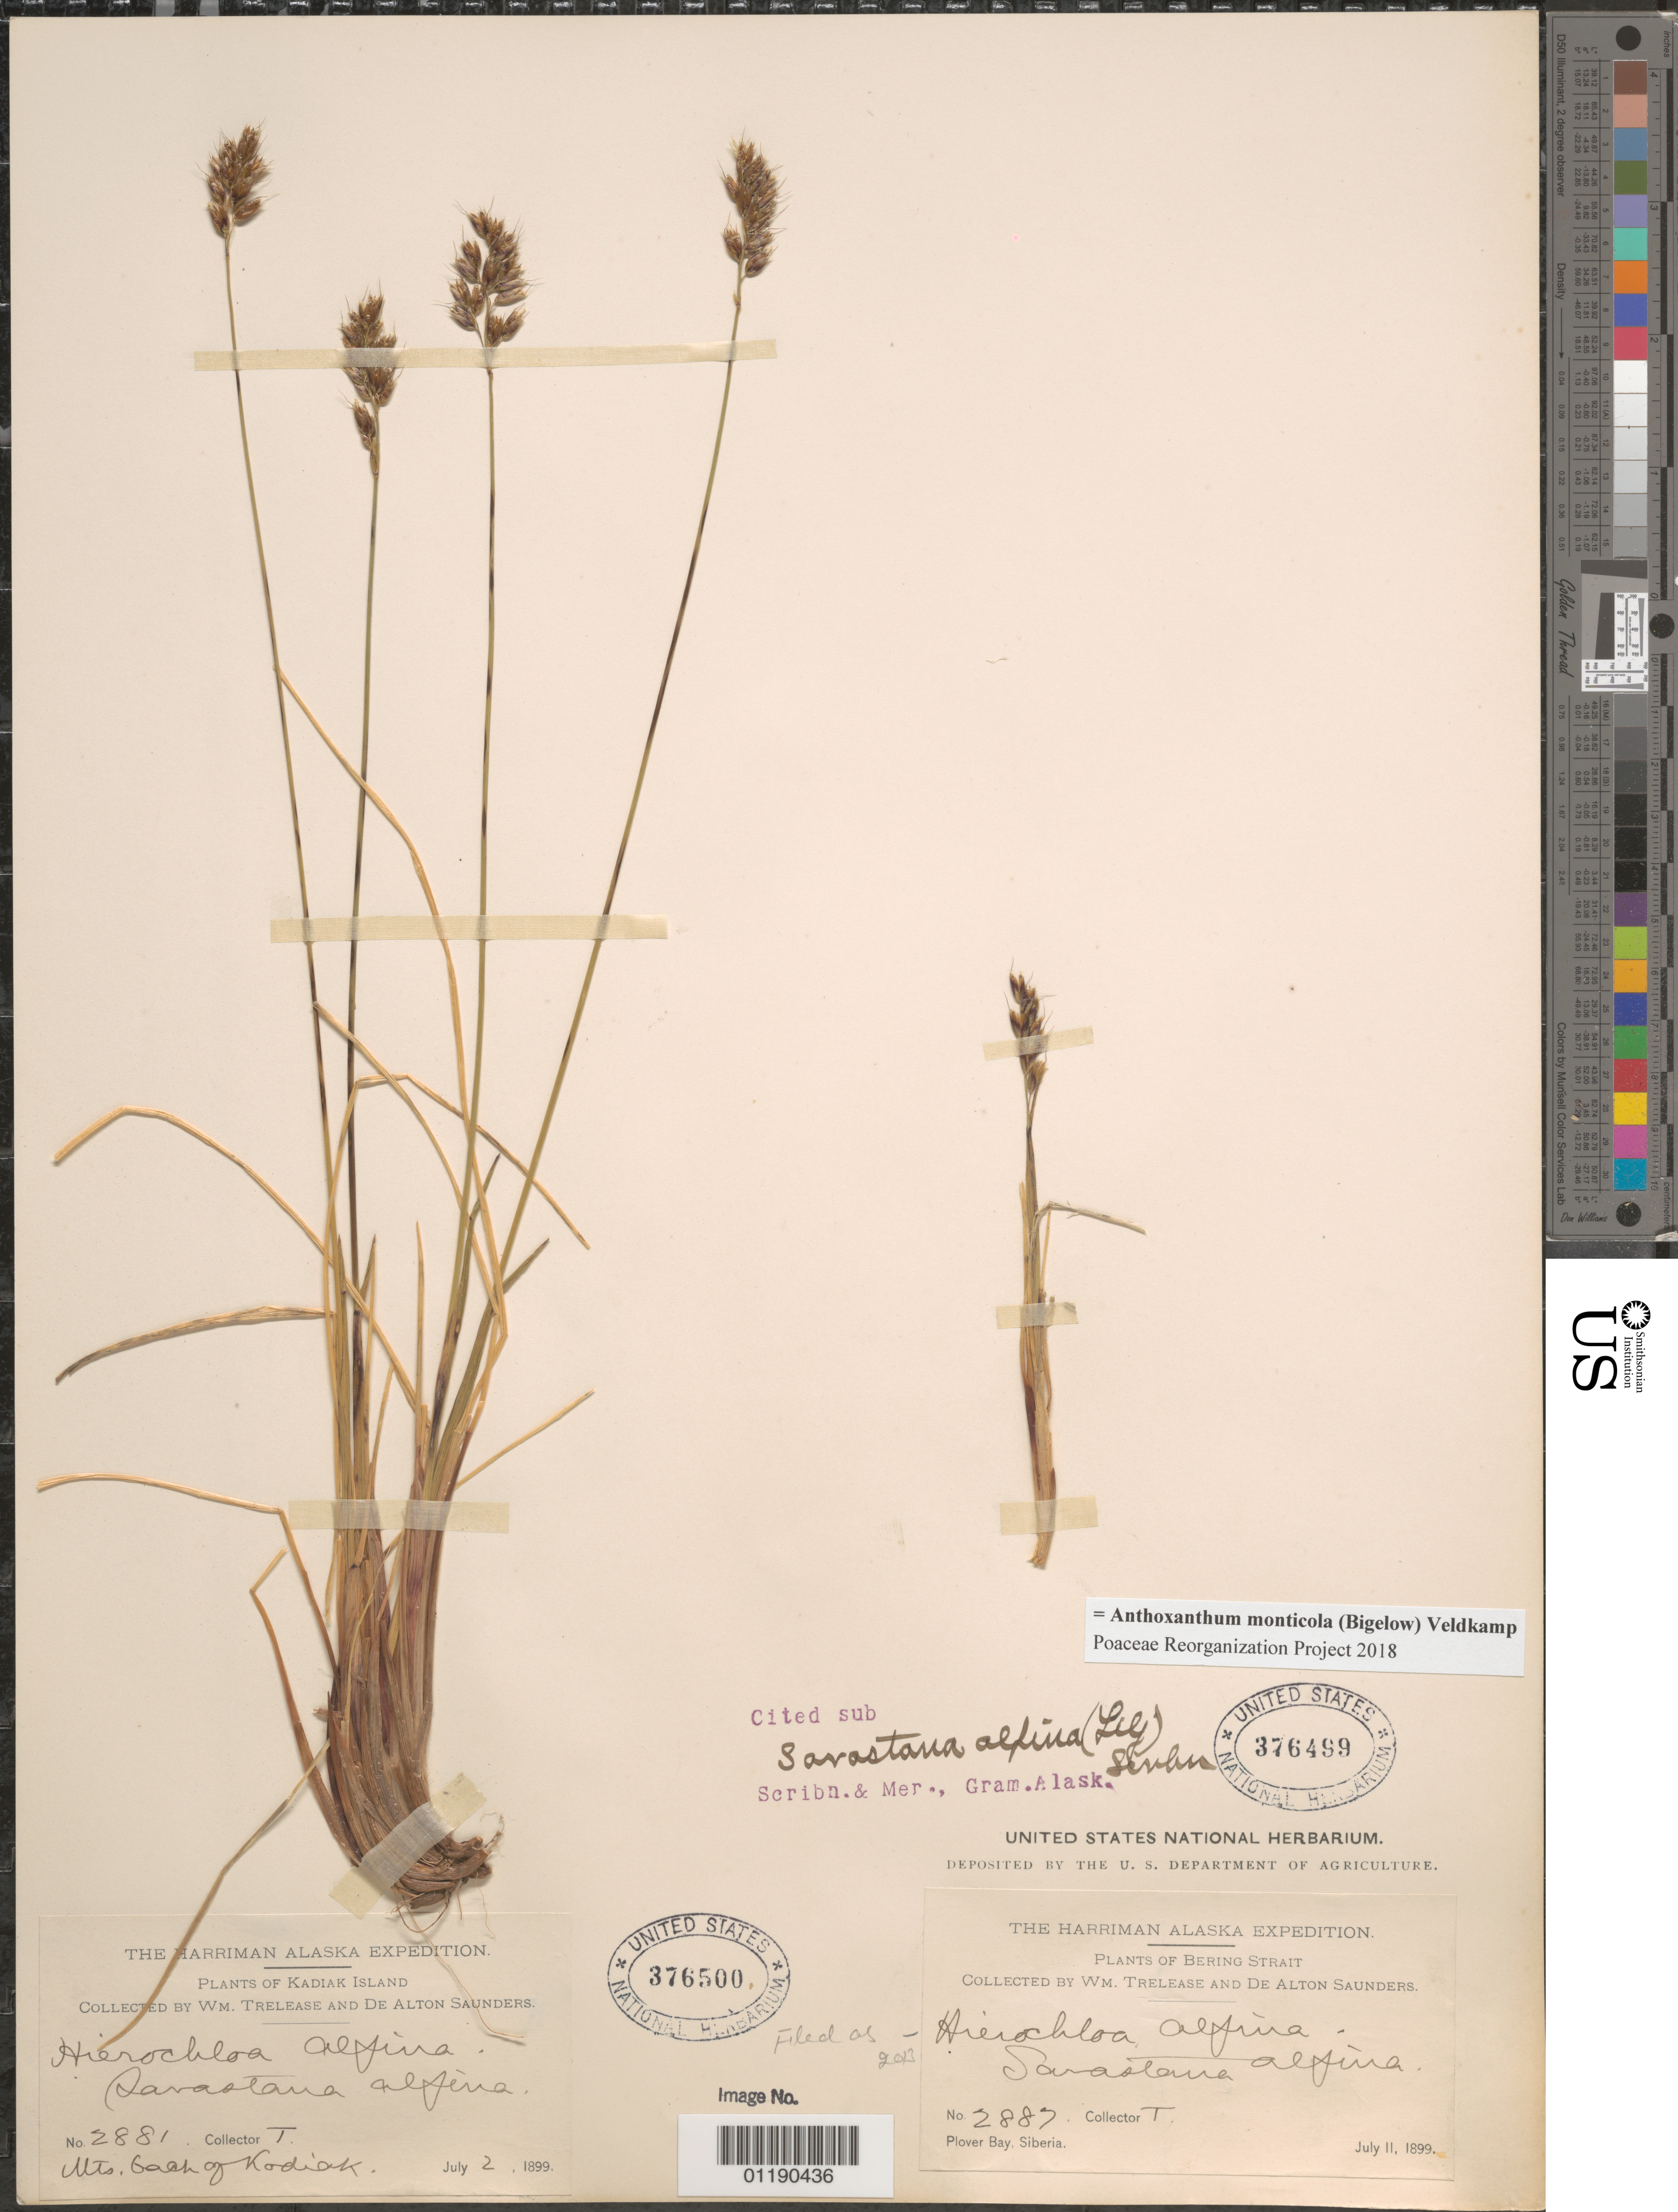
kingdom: Plantae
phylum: Tracheophyta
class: Liliopsida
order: Poales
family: Poaceae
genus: Anthoxanthum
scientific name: Anthoxanthum monticola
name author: (Bigelow) Veldkamp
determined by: Poaceae Reorganization Project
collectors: W. Trelease & D. Saunders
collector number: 2887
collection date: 1899-07-11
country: United States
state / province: Alaska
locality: Plover Bay, Siberia. Bering Strait [Plover [Providence] Bay is on the easternmost tip of the Russian far east, on Chukotka Pen.]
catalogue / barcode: US 376499